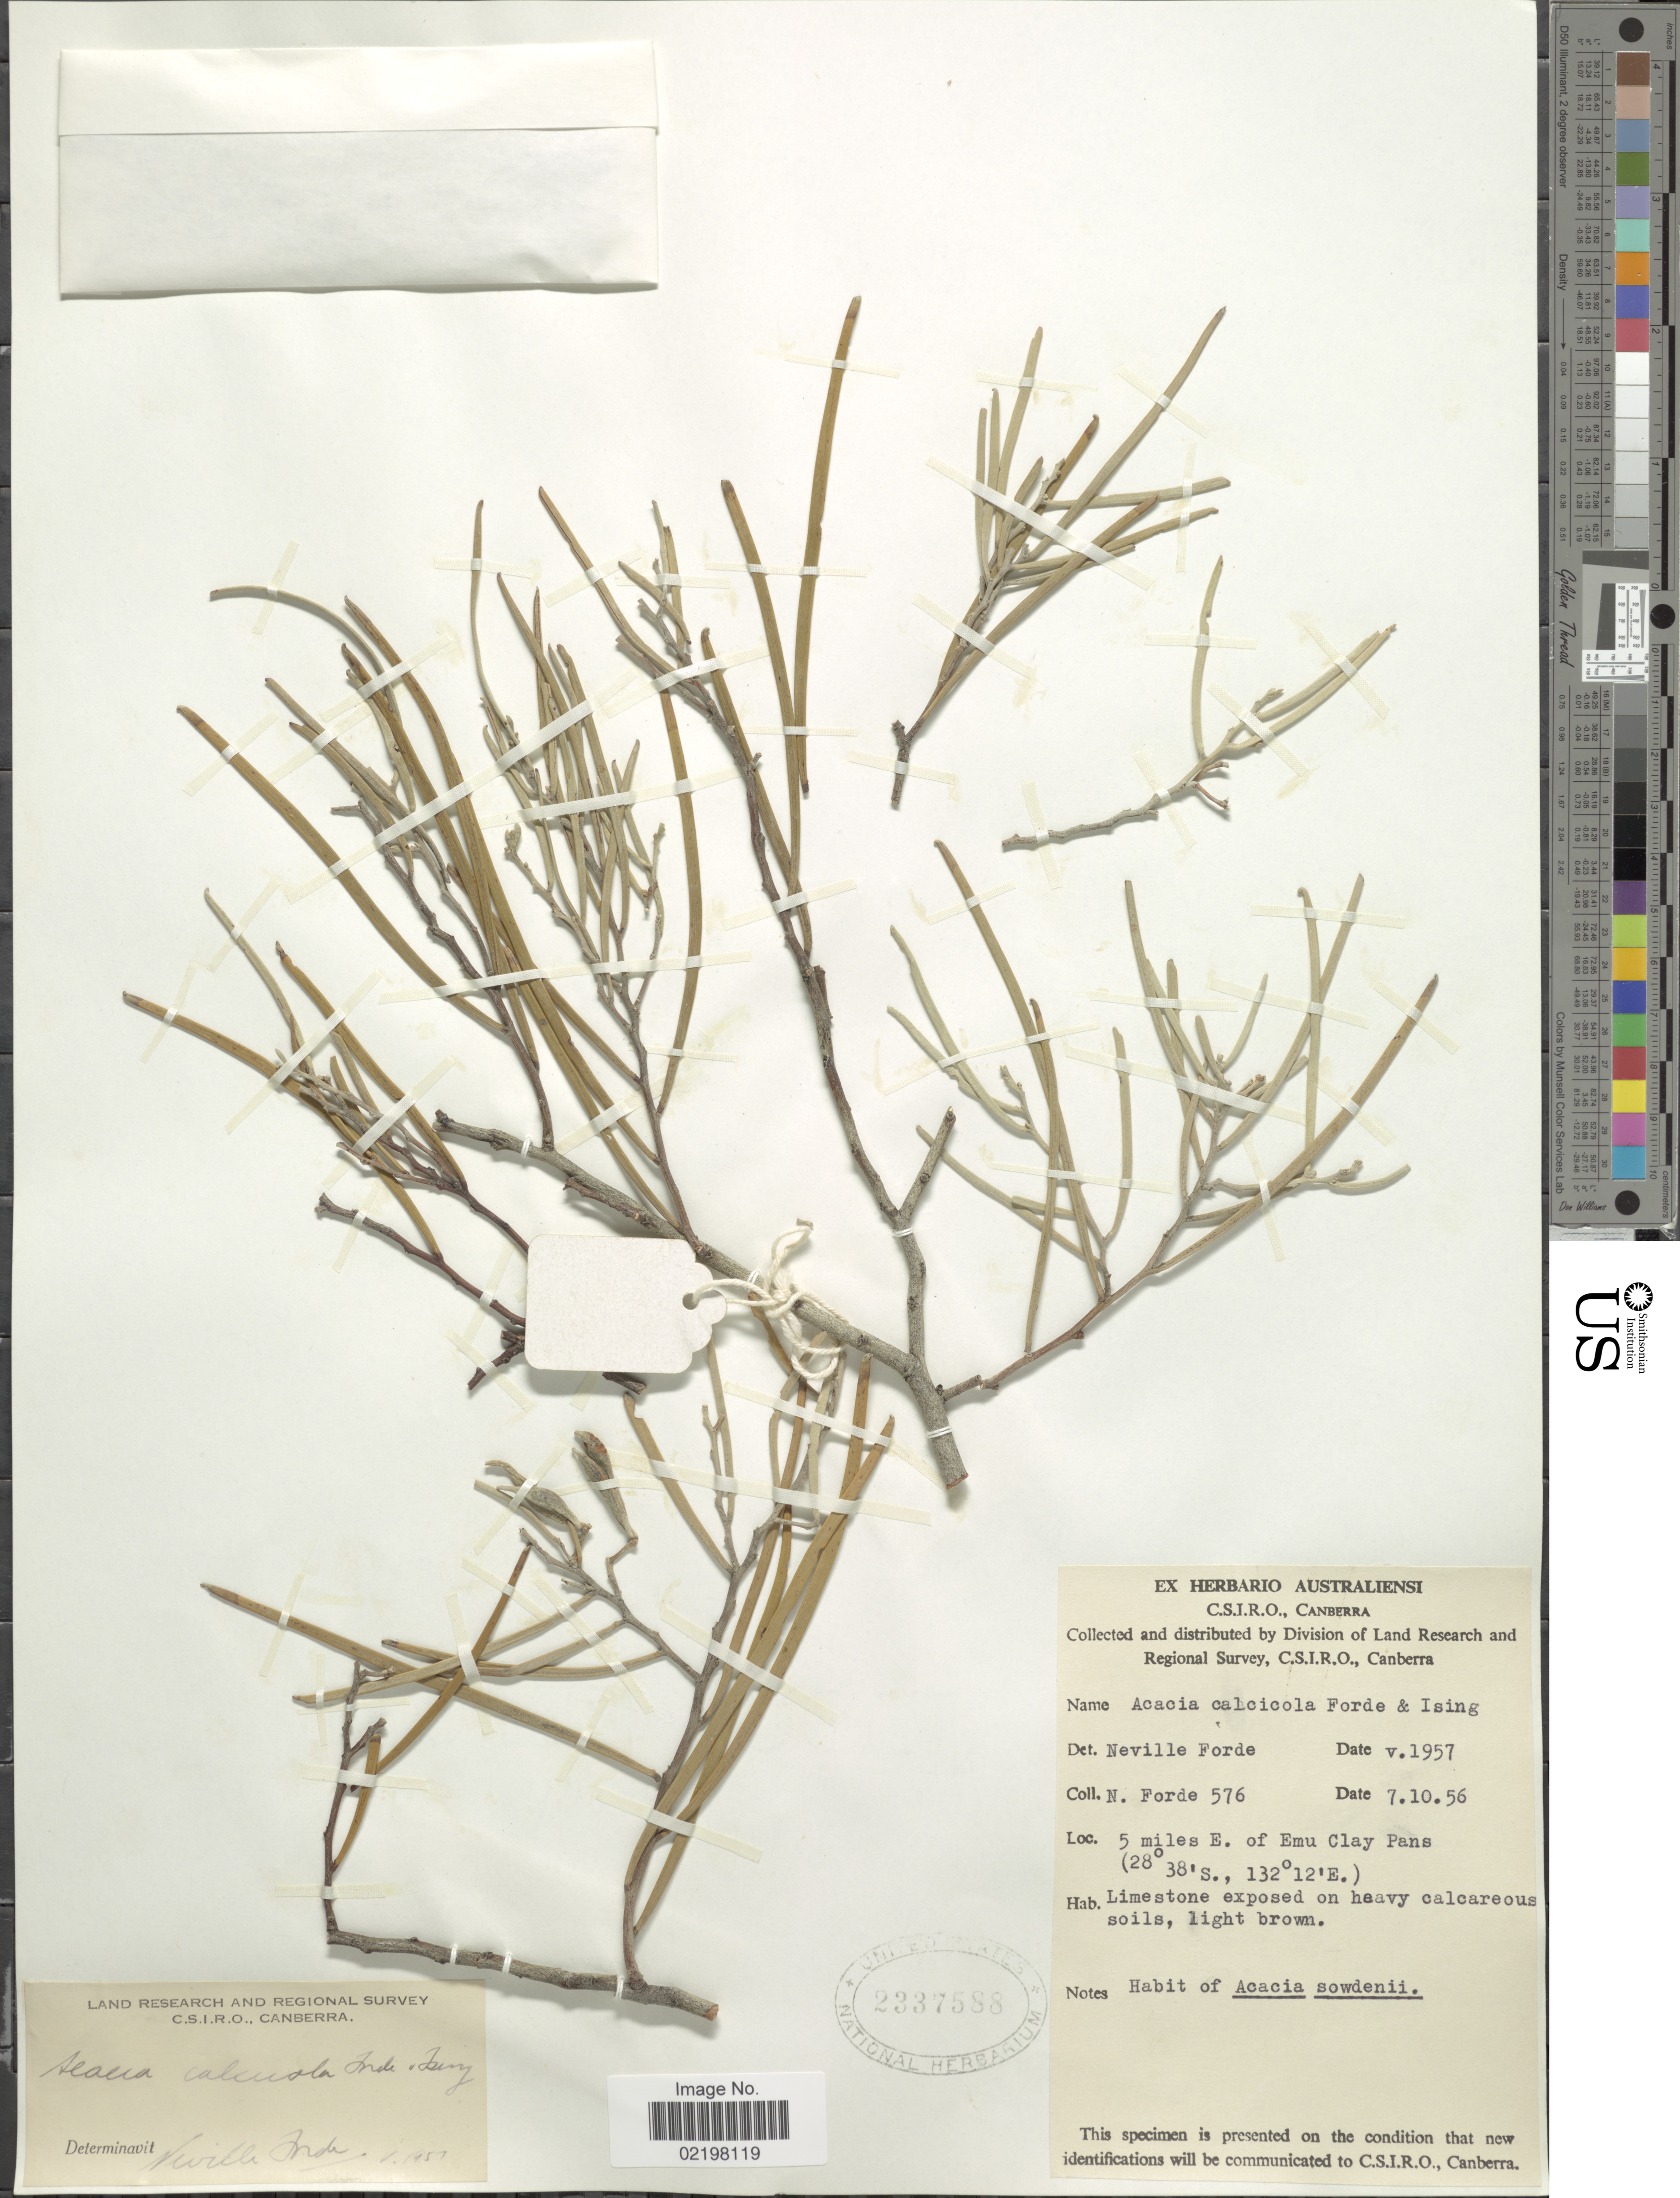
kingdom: Plantae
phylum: Tracheophyta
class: Magnoliopsida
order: Fabales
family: Fabaceae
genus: Acacia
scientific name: Acacia calcicola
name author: Forde & Ising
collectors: N. Forde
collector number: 576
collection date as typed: Transcribed d/m/y: 7/10/56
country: Australia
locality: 5 miles E. of Emu Clay Pans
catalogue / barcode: US 2337588